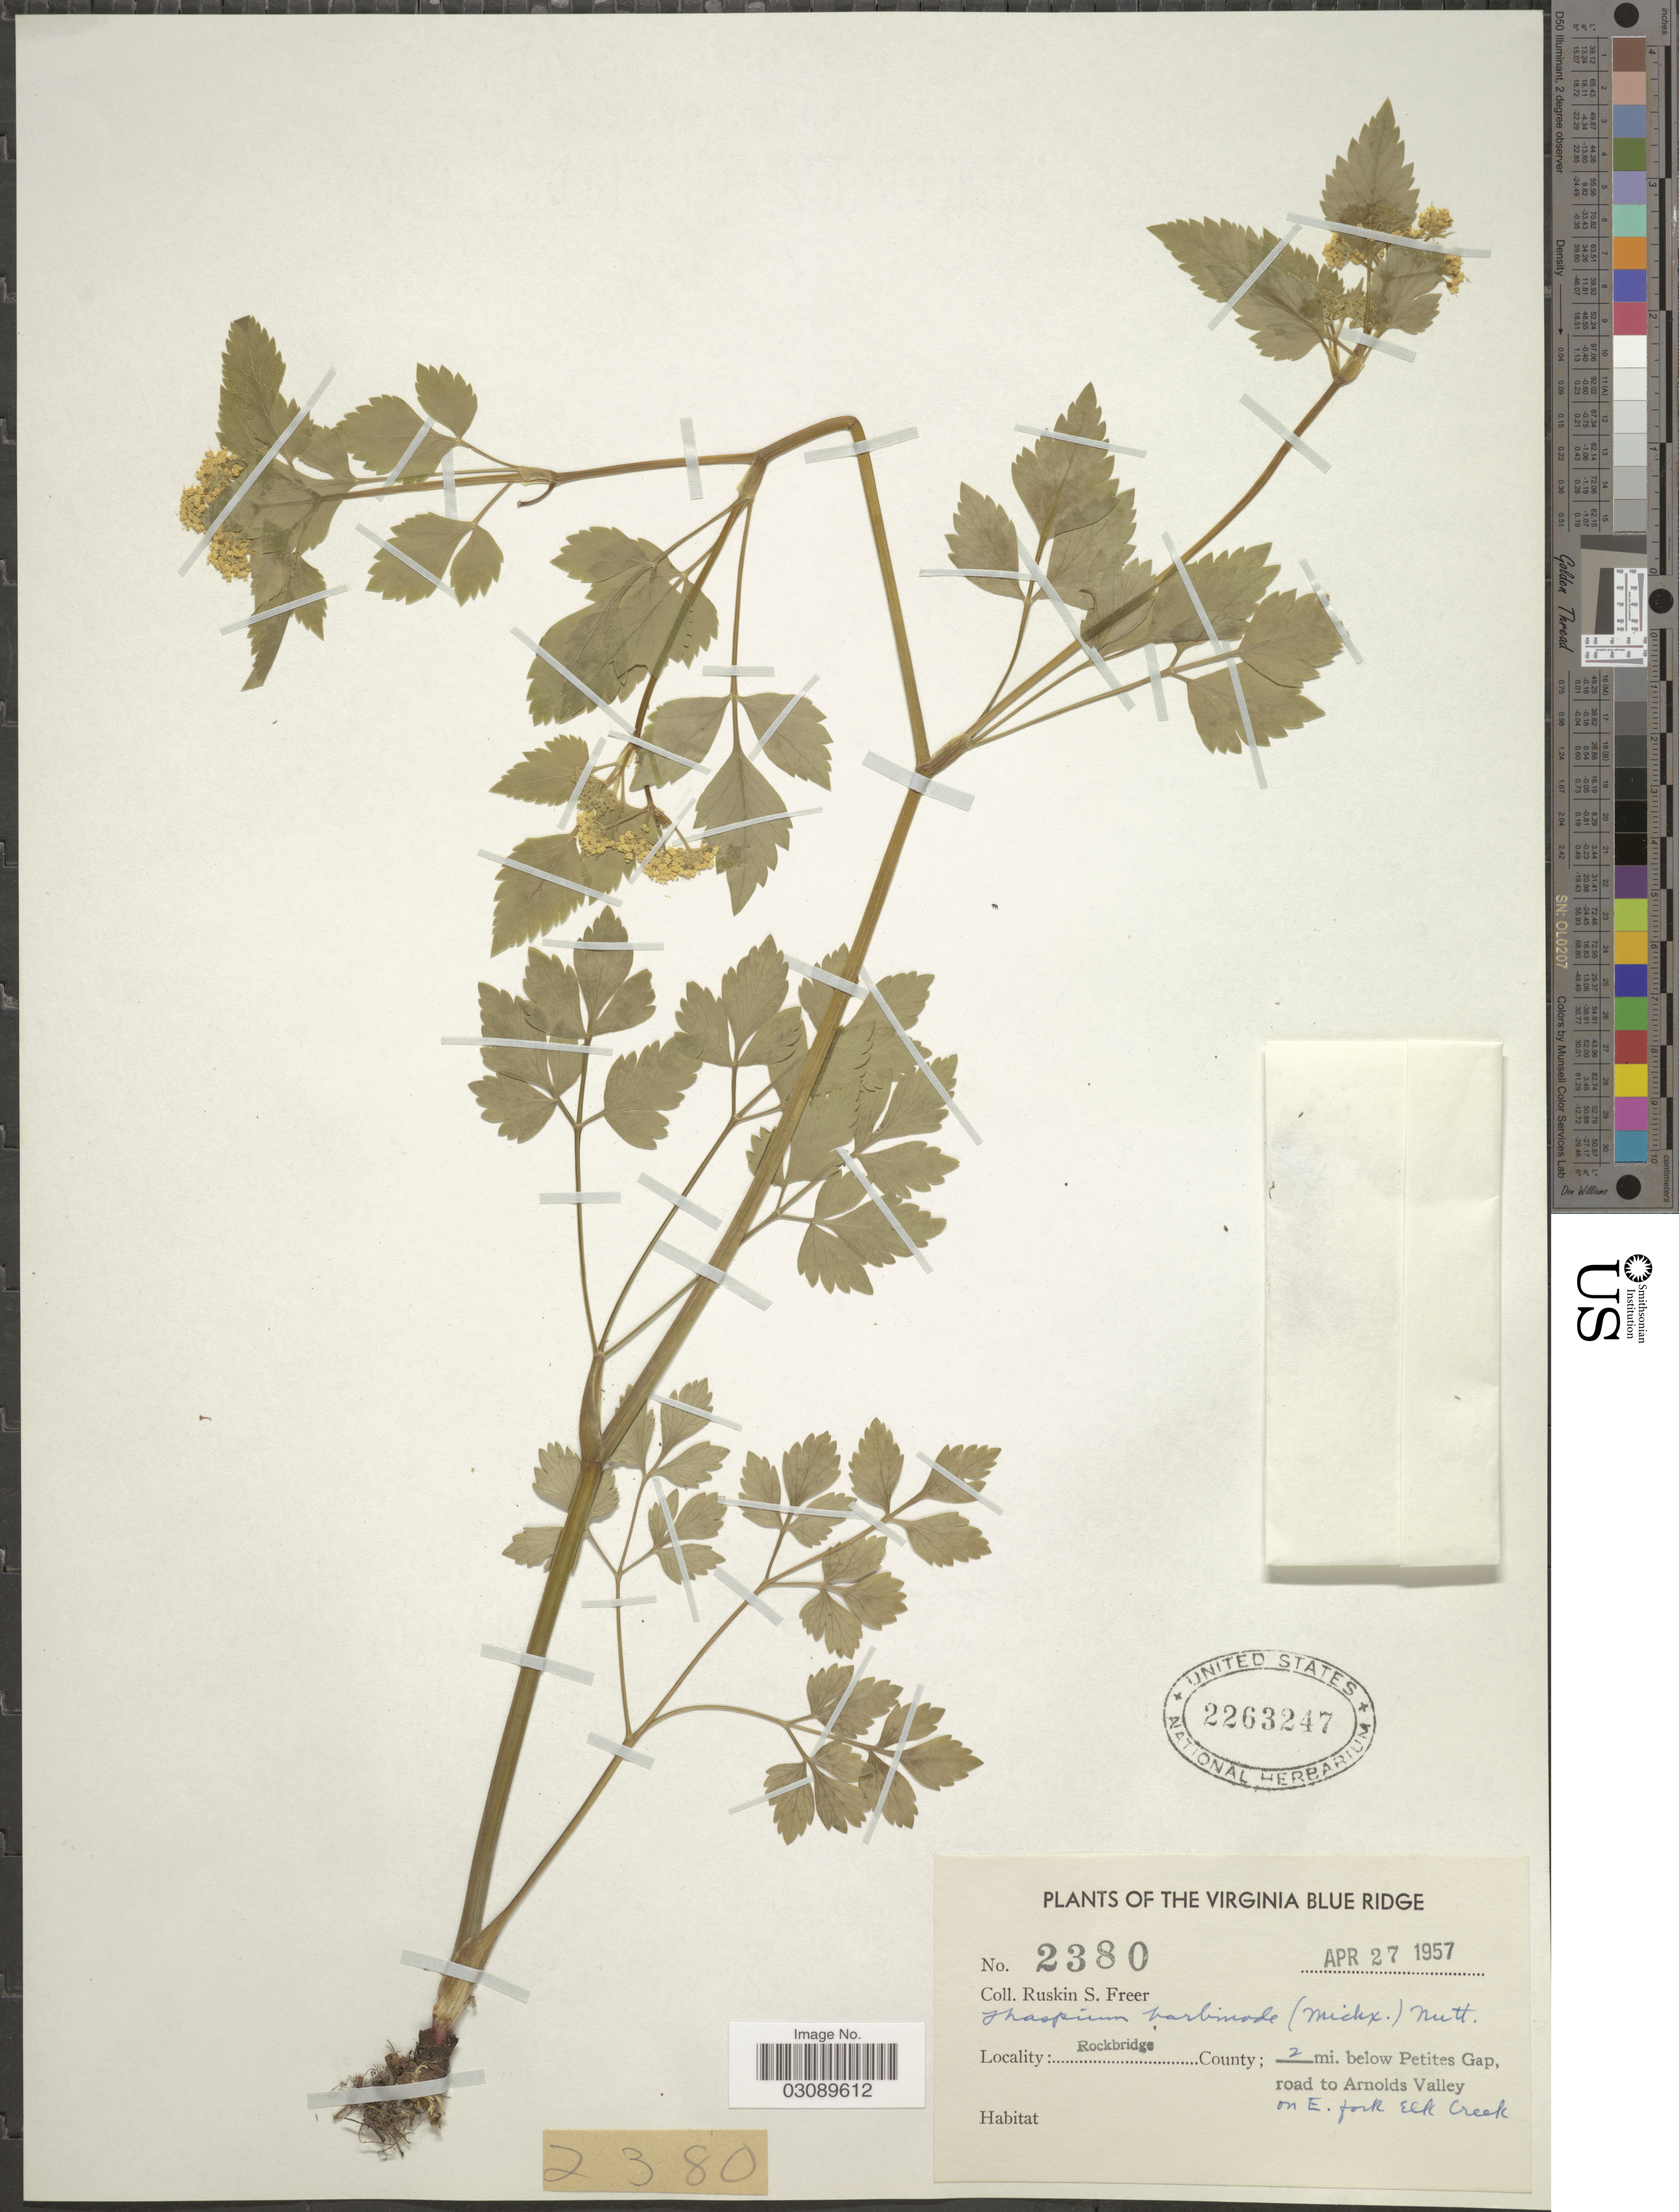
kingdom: Plantae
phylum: Tracheophyta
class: Magnoliopsida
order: Apiales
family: Apiaceae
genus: Thaspium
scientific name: Thaspium barbinode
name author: (Michx.) Nutt.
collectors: R. Freer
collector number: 2380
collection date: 1957-04-27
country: United States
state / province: Virginia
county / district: Rockbridge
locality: Virginia Blue Ridge. Rockbridge County; 2 mi. below Petites Gap, road to Arnolds Valley on E. fork Elk Creek.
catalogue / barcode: US 2263247